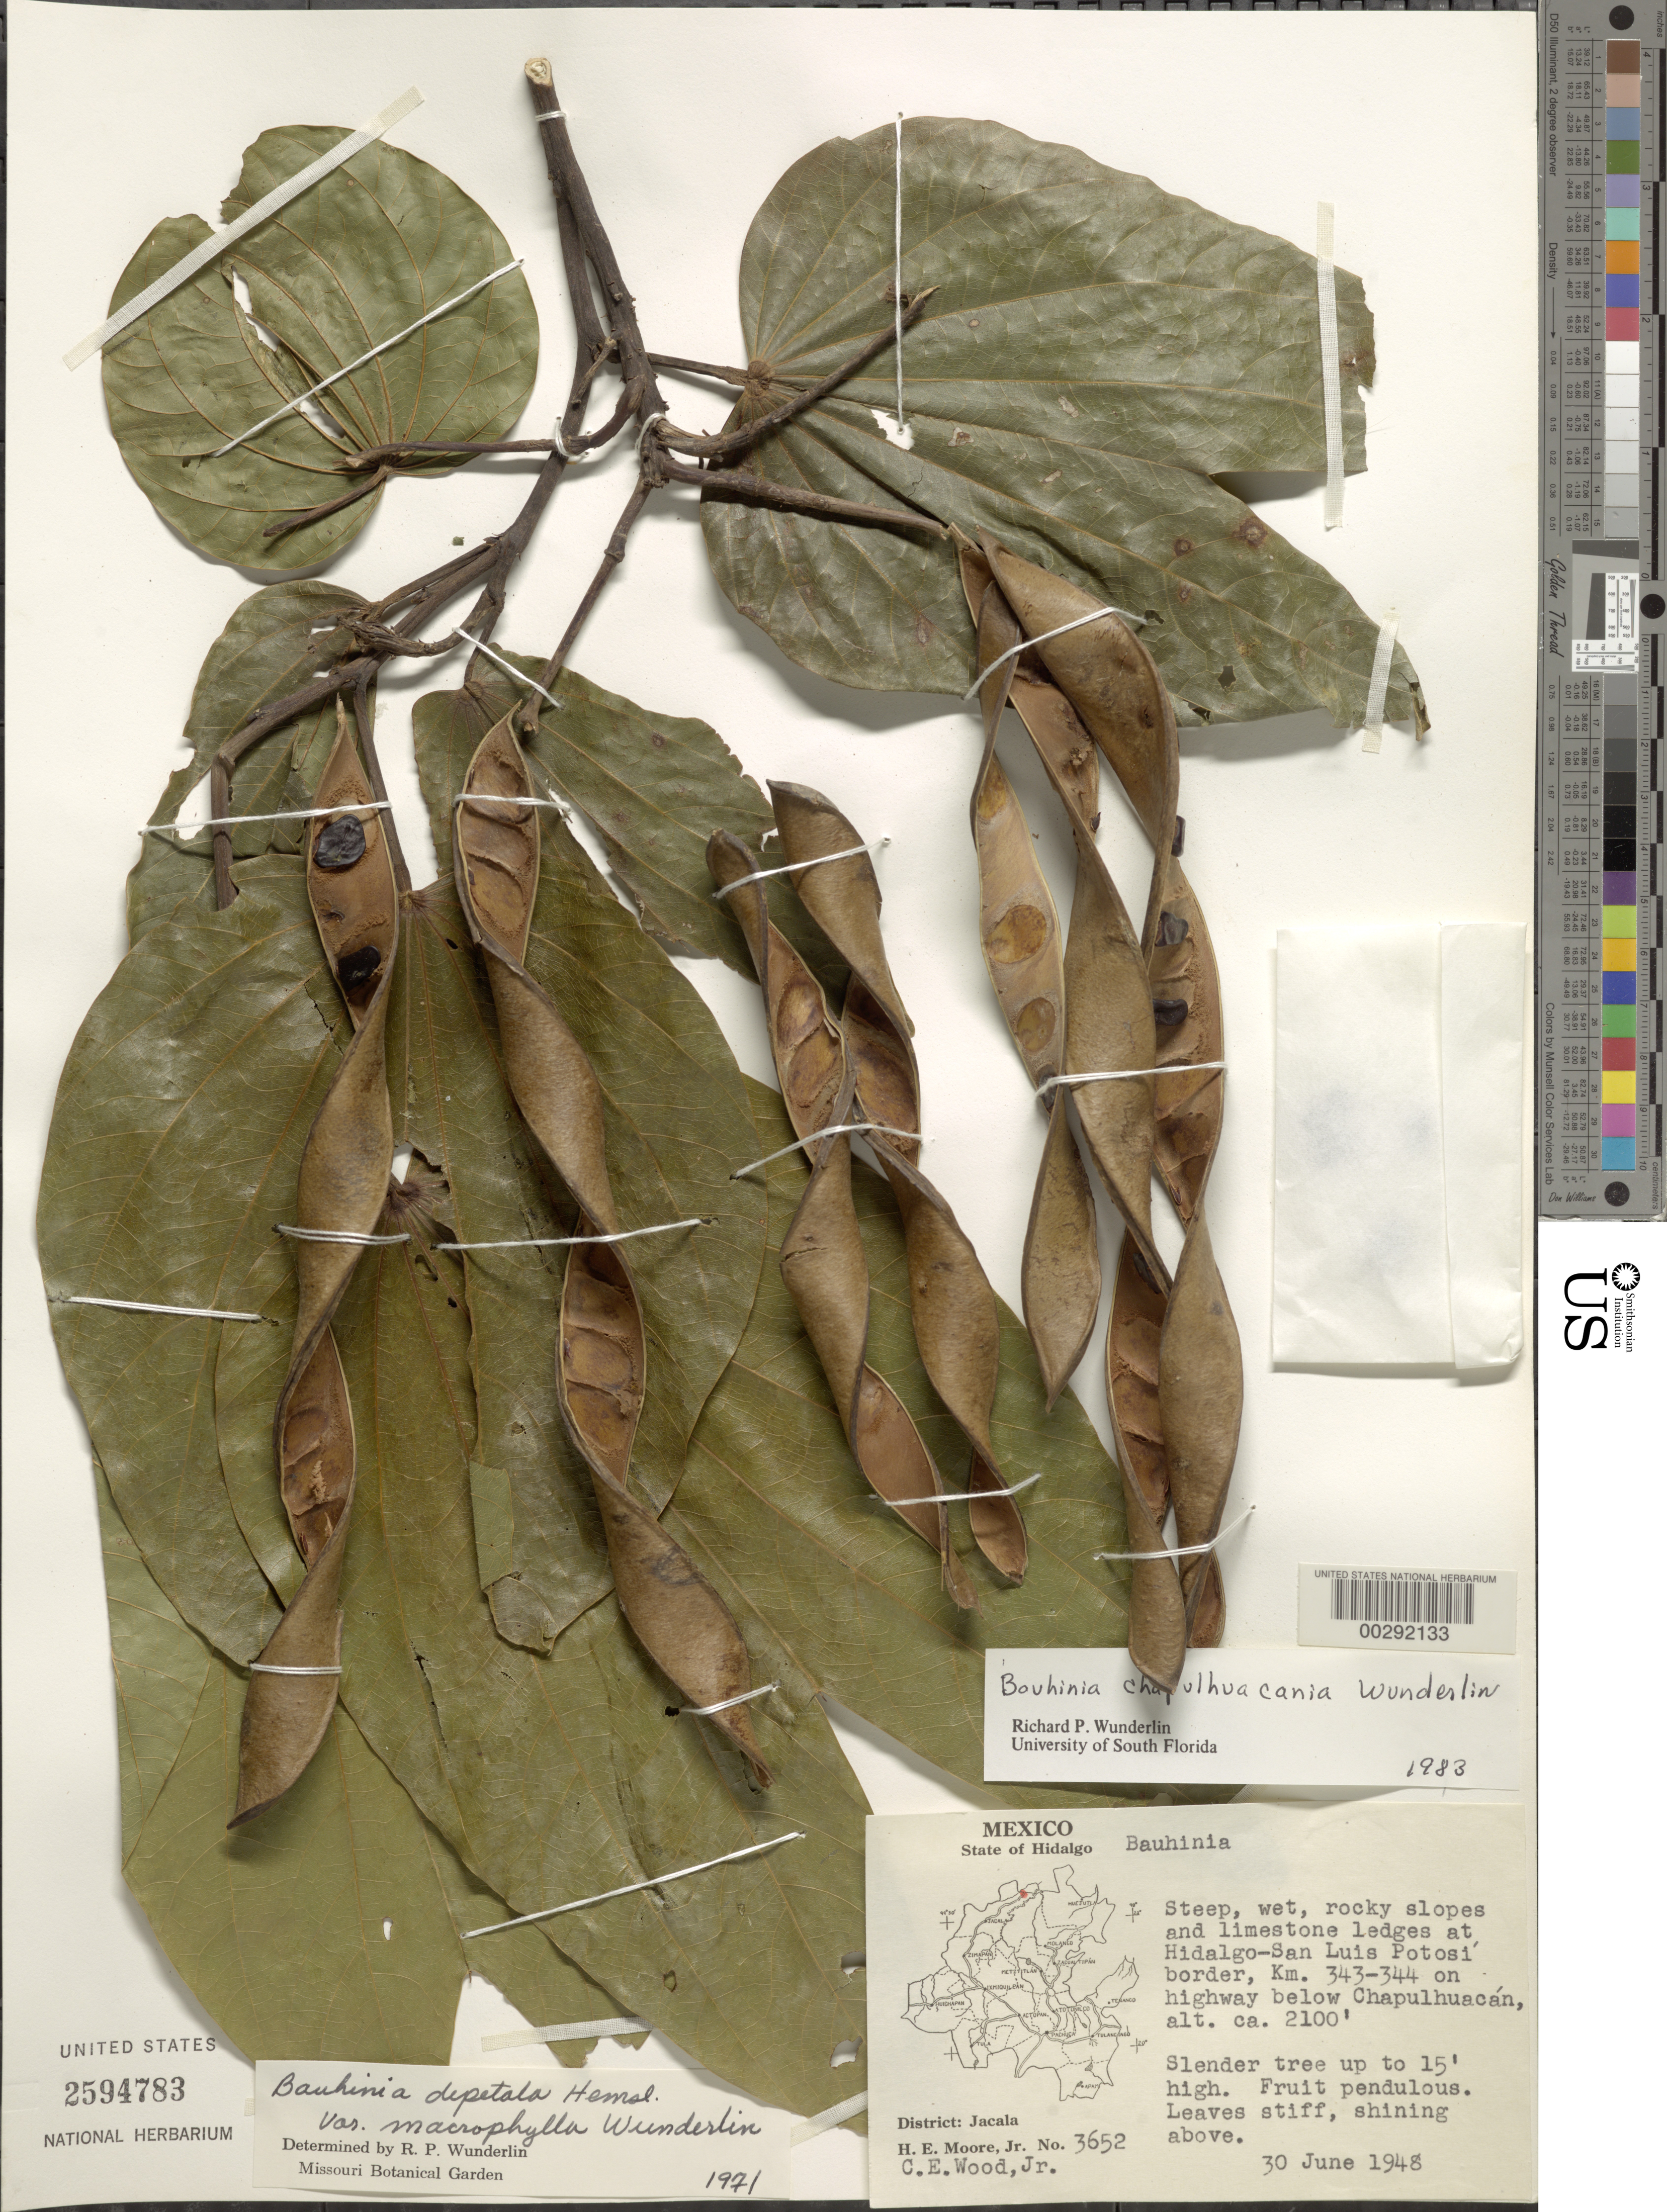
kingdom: Plantae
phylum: Tracheophyta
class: Magnoliopsida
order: Fabales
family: Fabaceae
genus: Bauhinia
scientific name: Bauhinia chapulhuacania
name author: Wunderlin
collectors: H. E. Moore & C. E. Wood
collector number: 3652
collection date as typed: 30 Jun 1948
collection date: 1948-06-30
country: Mexico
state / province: Hidalgo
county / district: Jacala De Ledezma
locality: At Hidalgo - San Luis Potosi border, km 343-344 on hwy below Chapulhuacan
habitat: Steep, wet, rocky slopes and limestone ledges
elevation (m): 640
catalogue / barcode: US 2594783